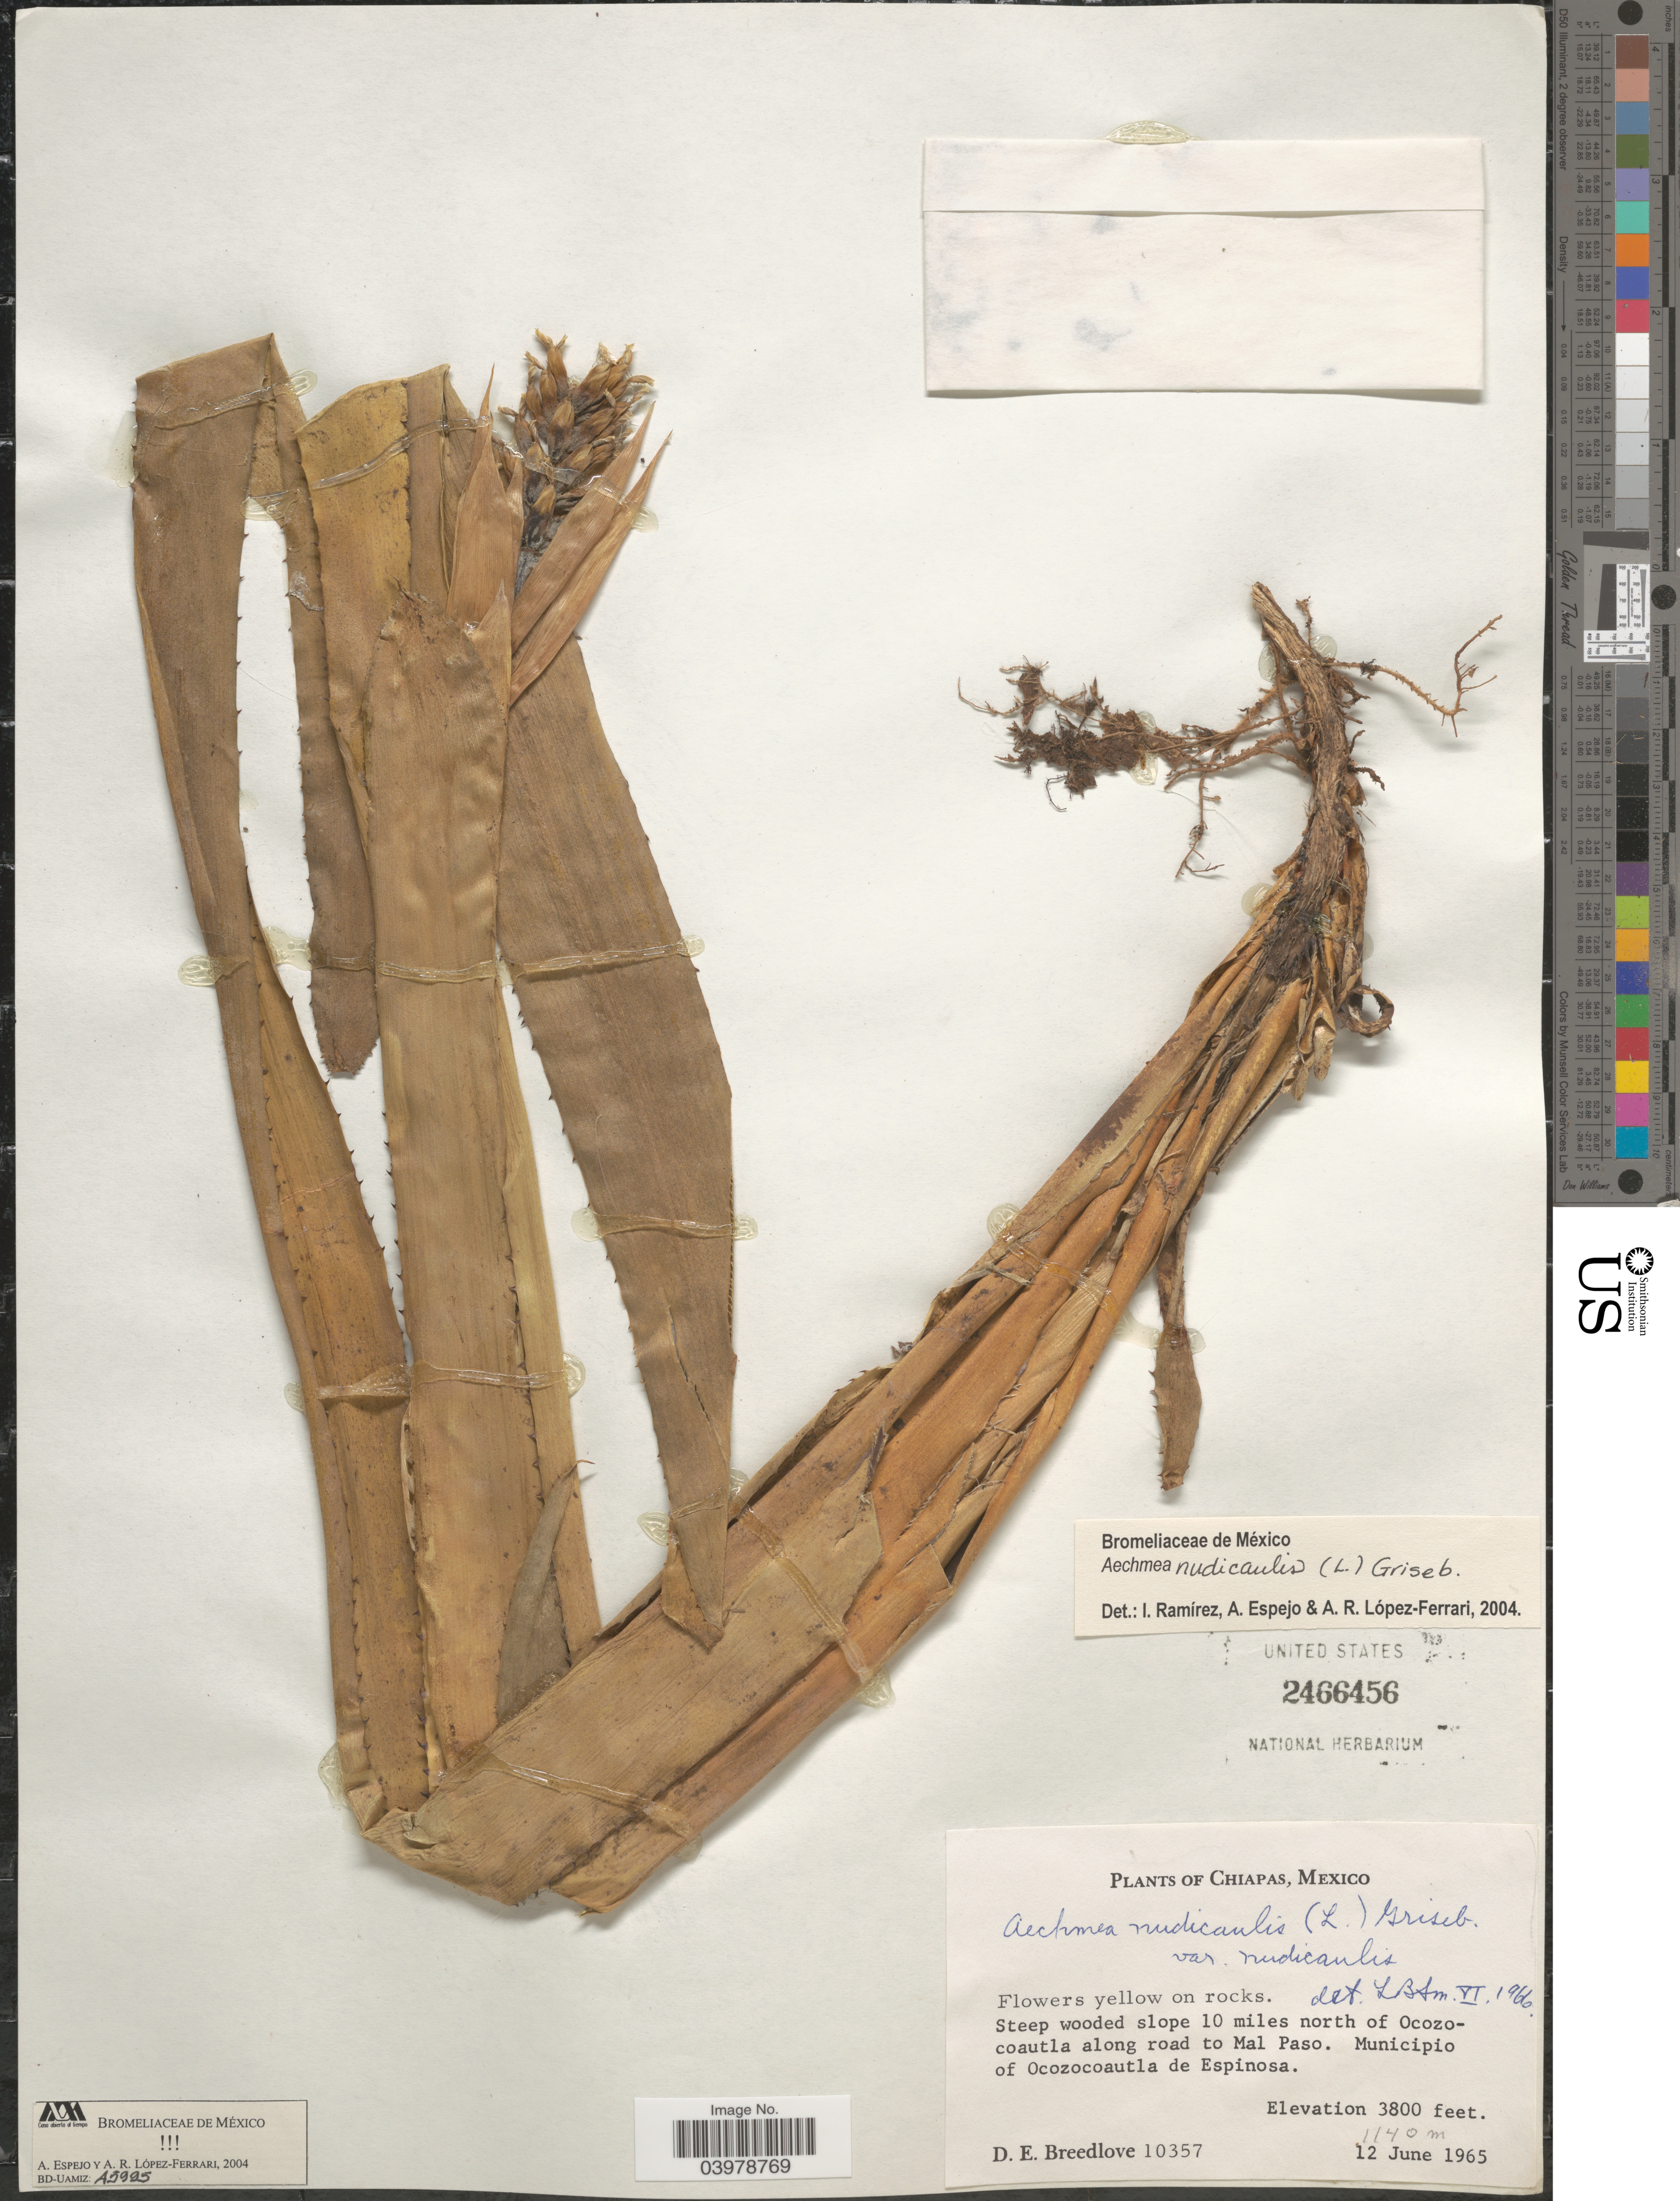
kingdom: Plantae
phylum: Tracheophyta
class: Liliopsida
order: Poales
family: Bromeliaceae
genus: Aechmea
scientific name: Aechmea nudicaulis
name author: (L.) Griseb.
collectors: D. E. Breedlove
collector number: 10357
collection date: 1965-06-12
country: Mexico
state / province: Chiapas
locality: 10 miles north of Ocozocoautla along road to Mal Paso. Municipio of Ocozocoautla de Espinosa.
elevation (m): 1158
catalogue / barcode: US 2466456